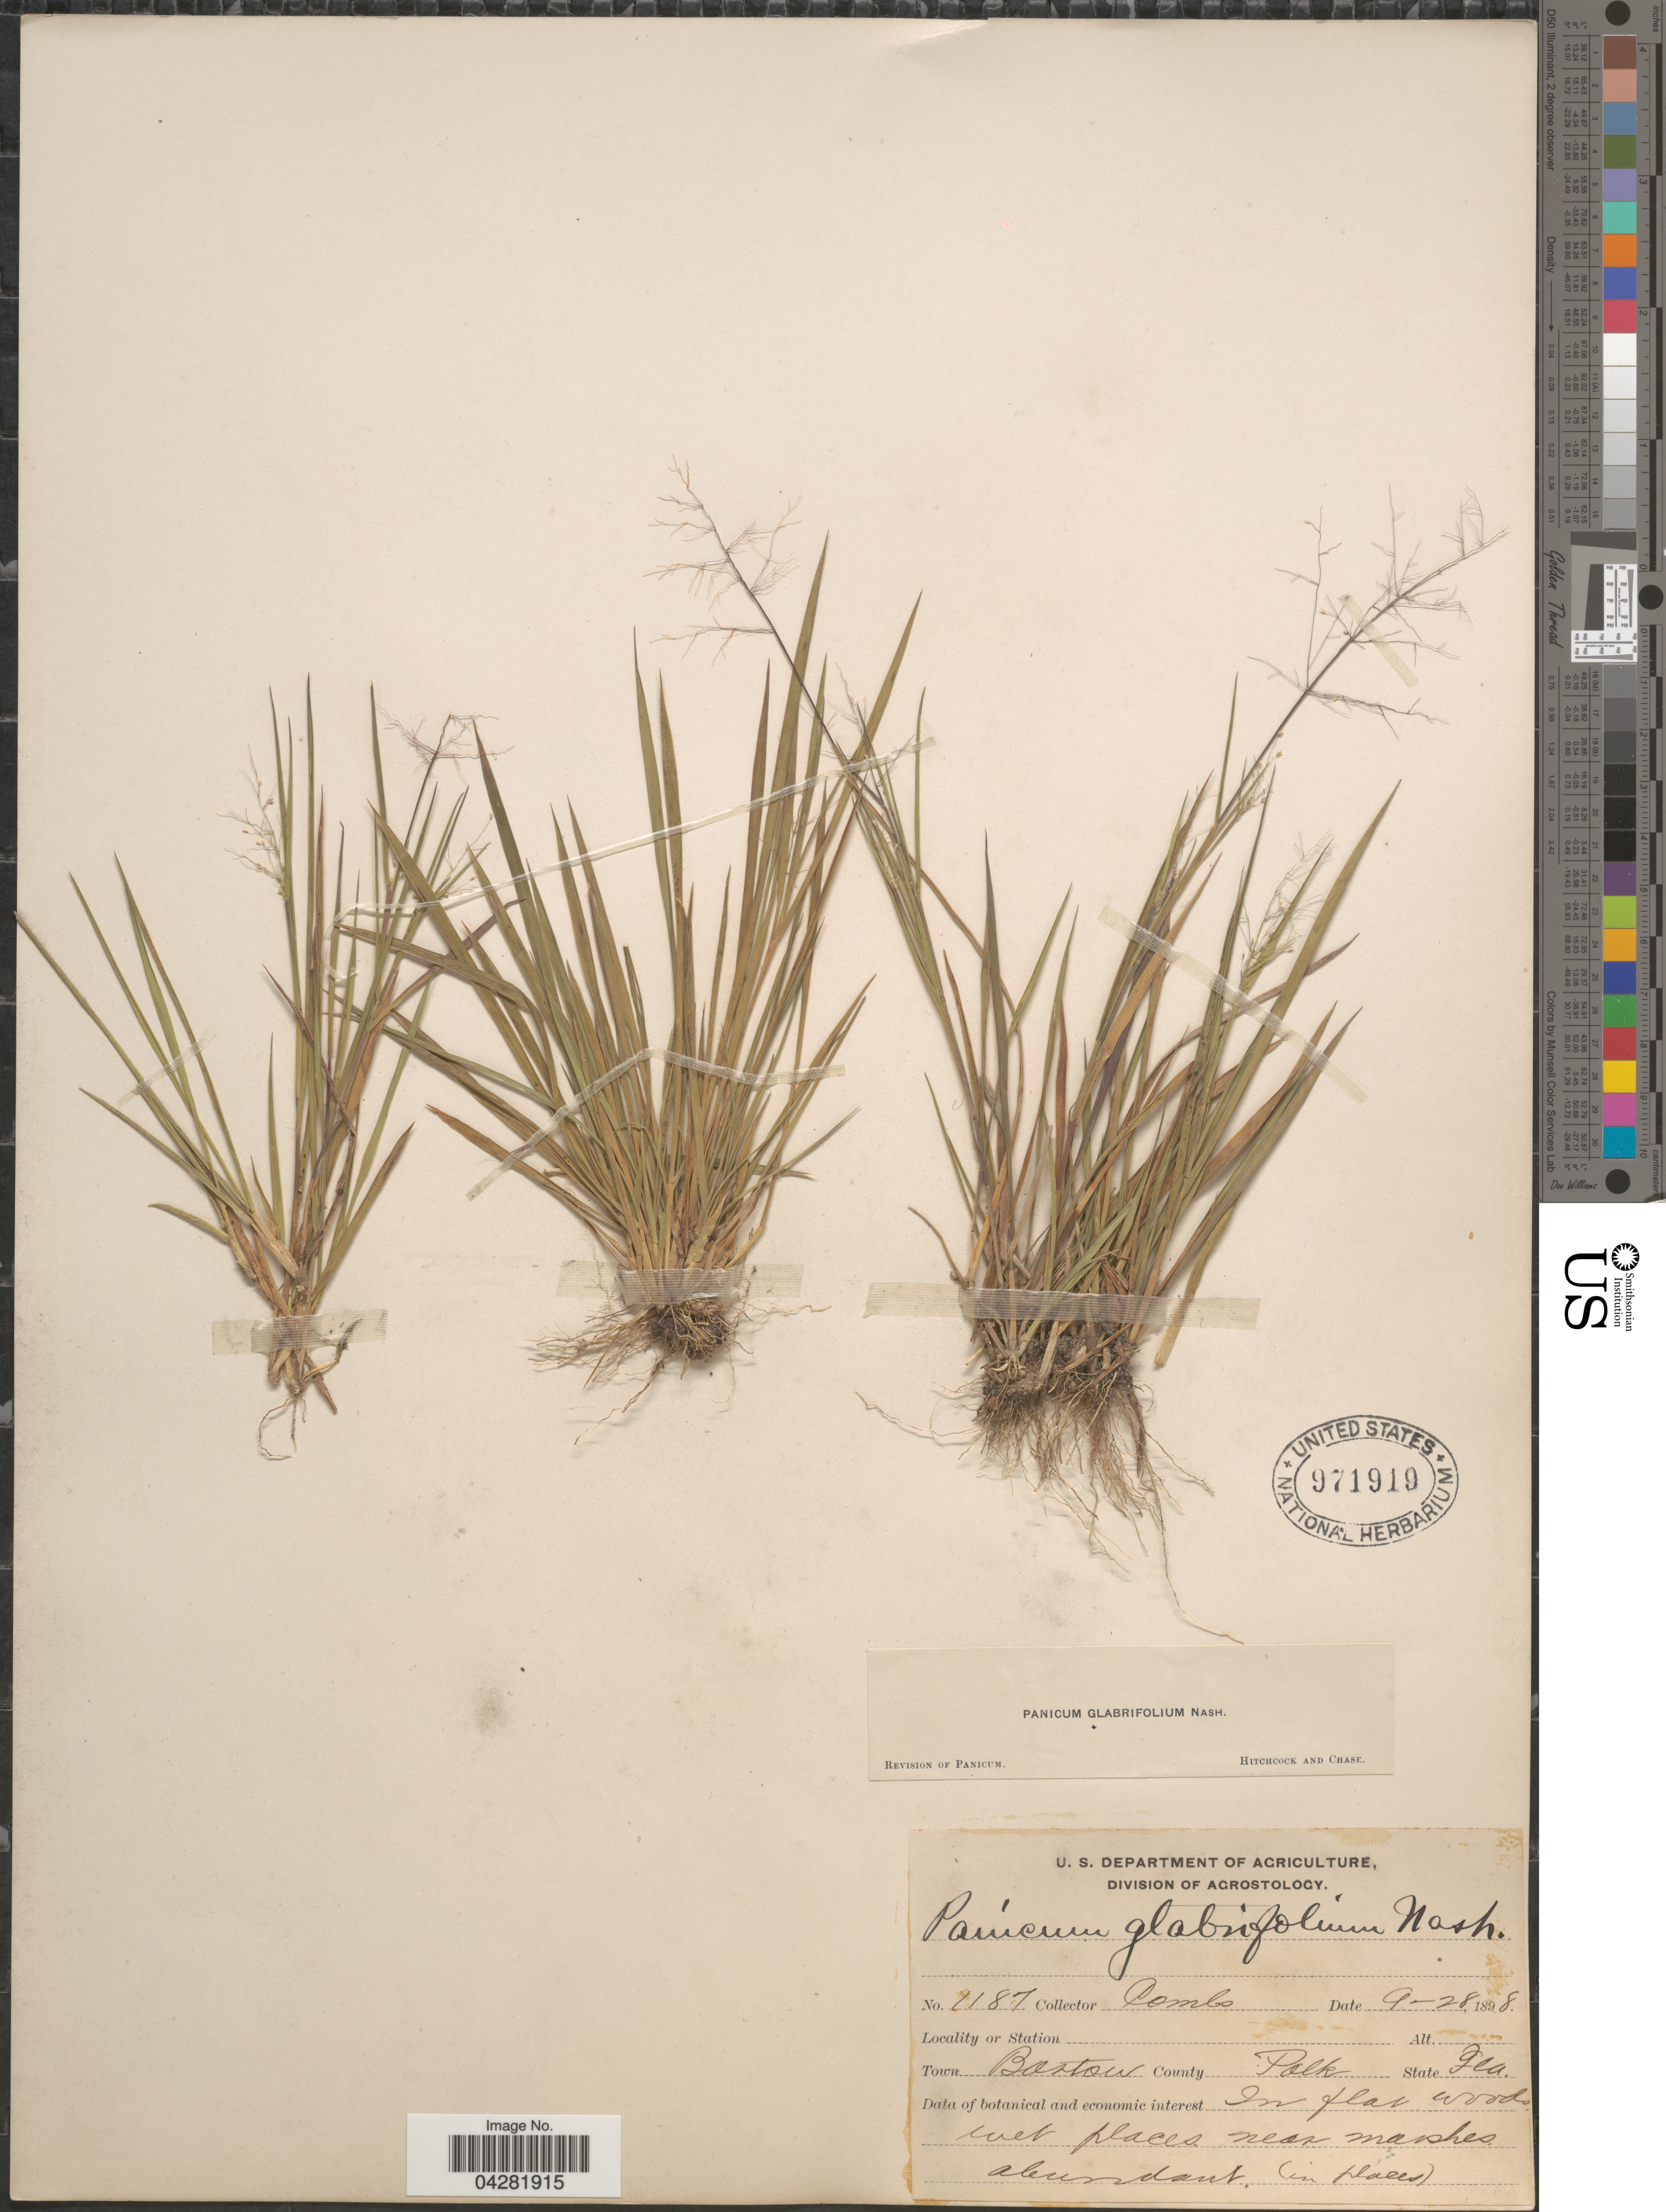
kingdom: Plantae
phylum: Tracheophyta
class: Liliopsida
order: Poales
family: Poaceae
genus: Dichanthelium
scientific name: Dichanthelium ensifolium var. ensifolium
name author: (Baldwin ex Elliot) Gould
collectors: -. Combs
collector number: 1187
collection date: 1898-09-28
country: United States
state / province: Florida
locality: Town Bastow. County Polk.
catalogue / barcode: US 971919